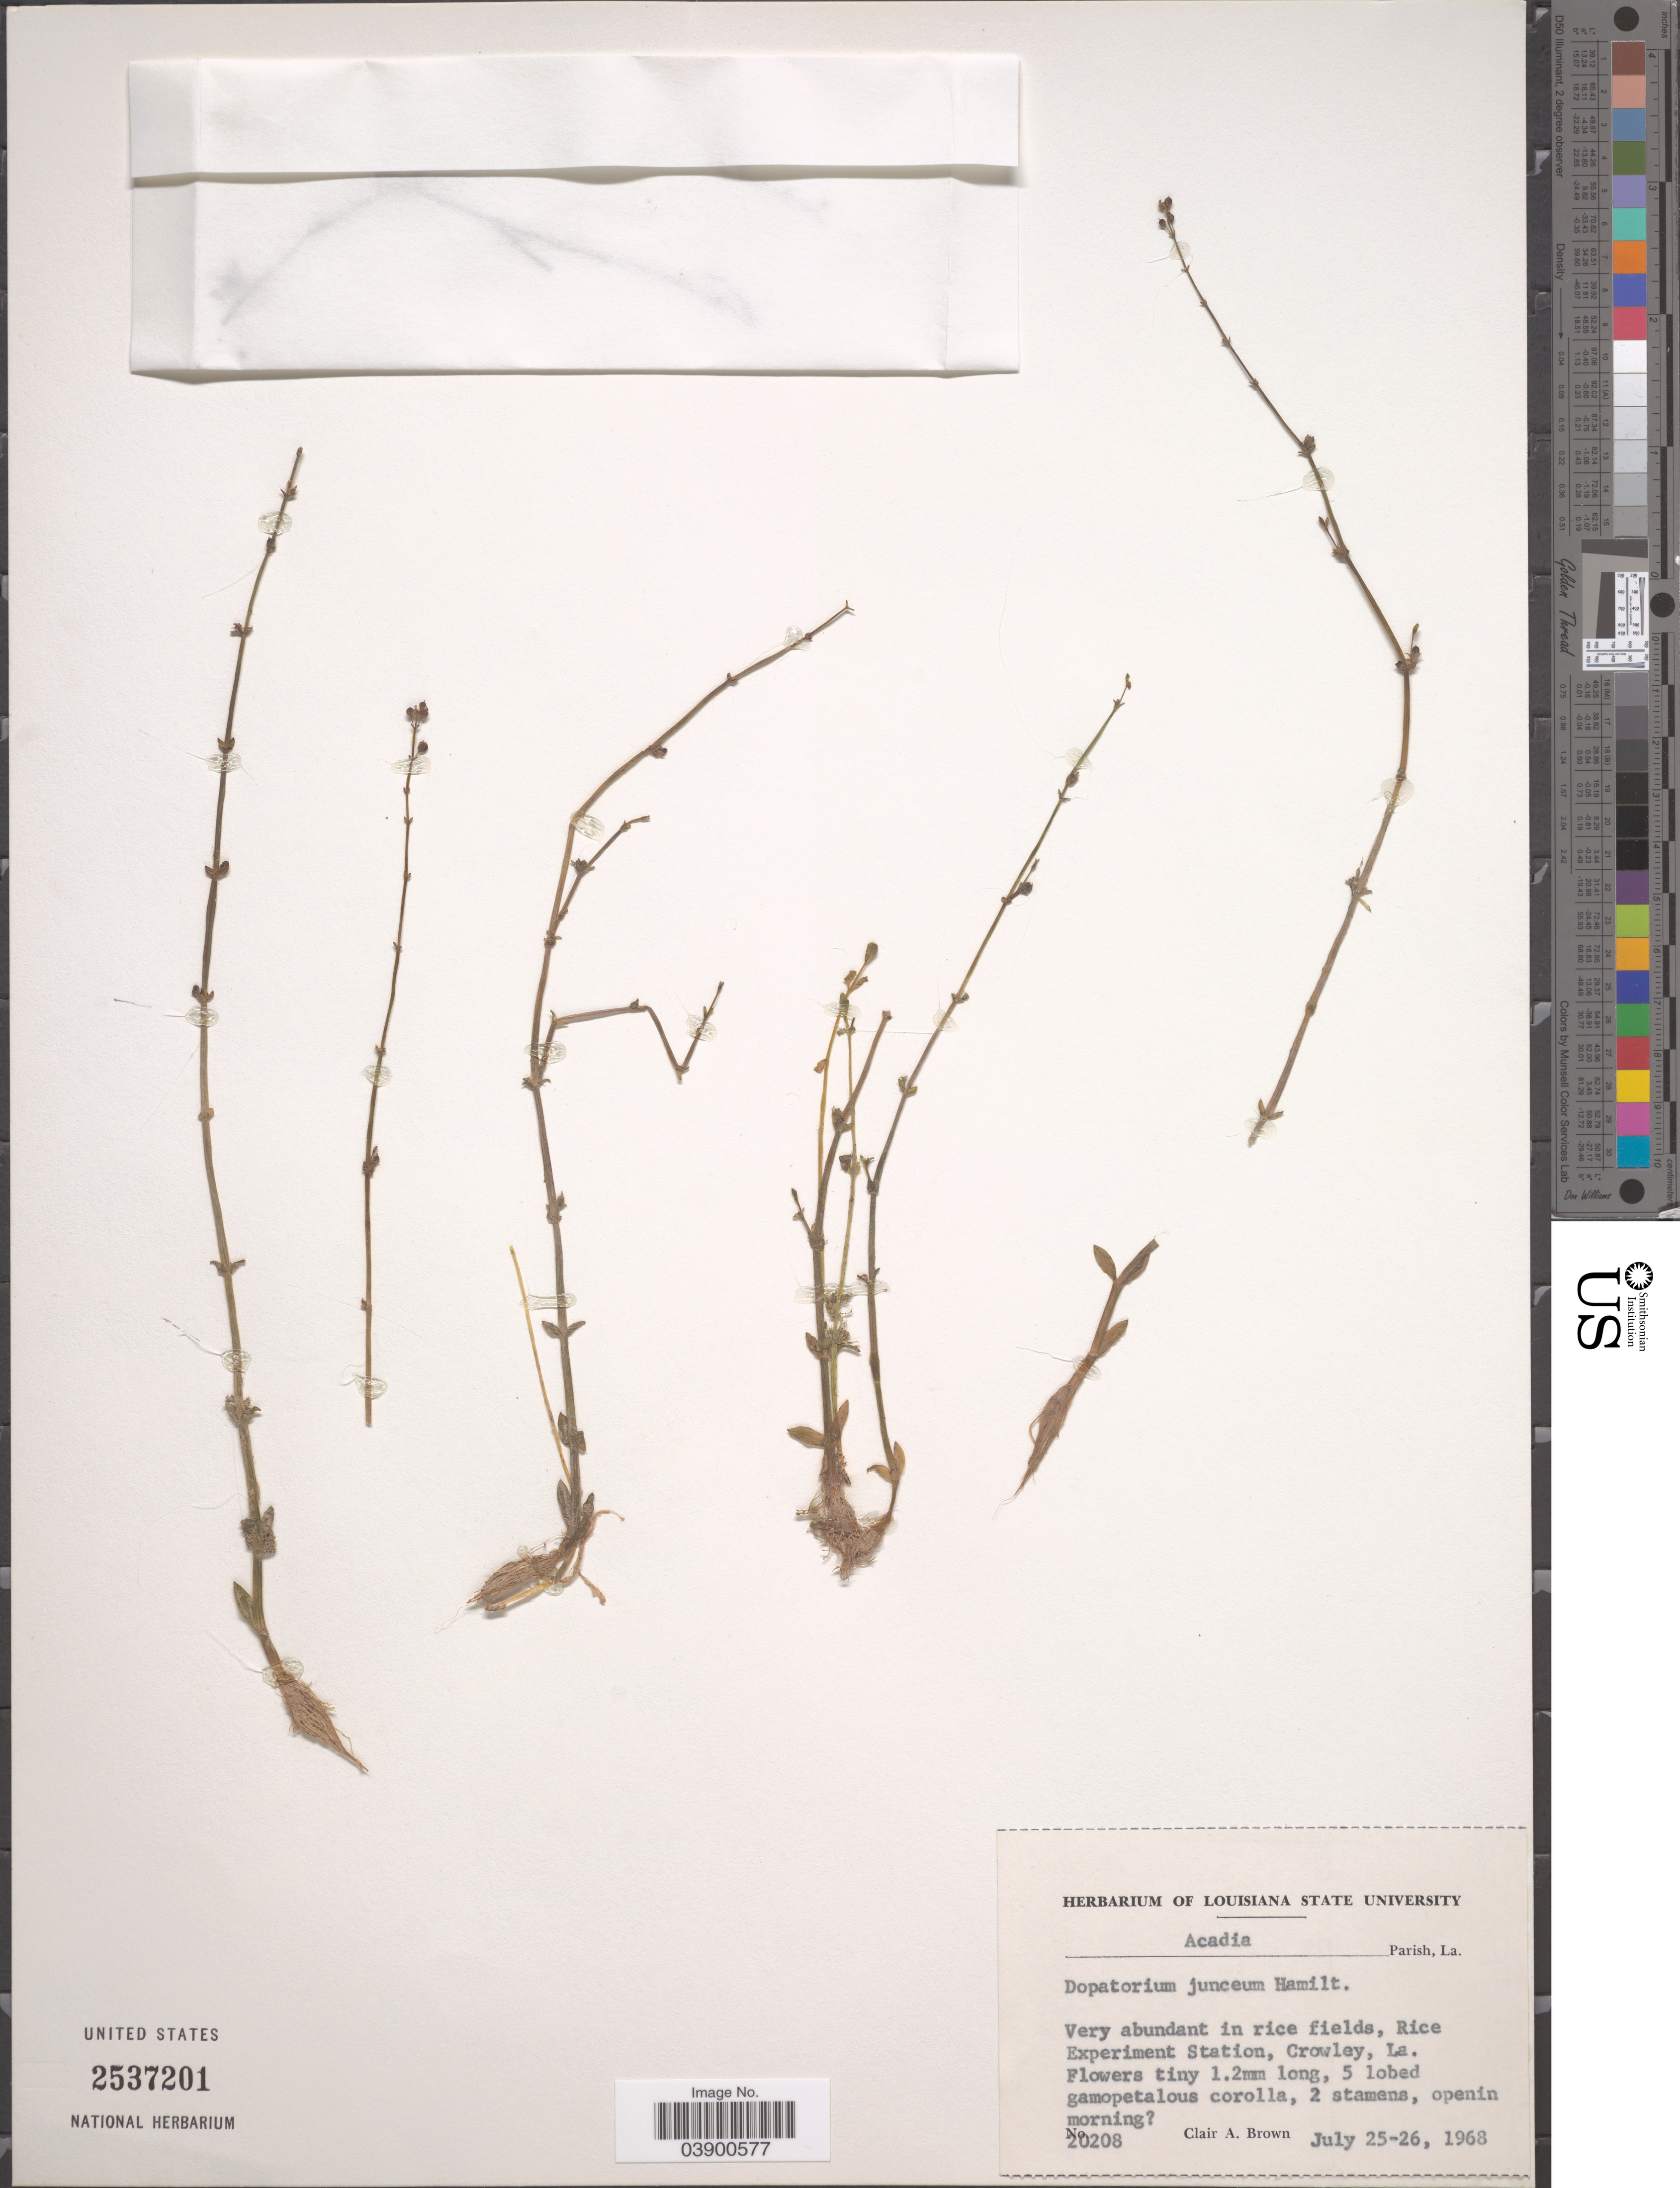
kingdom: Plantae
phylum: Tracheophyta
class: Magnoliopsida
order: Lamiales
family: Plantaginaceae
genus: Dopatrium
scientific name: Dopatrium junceum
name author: (Roxb.) Buch.-Ham. ex Benth.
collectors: C. A. Brown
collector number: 20208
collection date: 1968-07-25/1968-07-26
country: United States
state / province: Louisiana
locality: Acadia Parish. Rice Experiment Station, Crowley.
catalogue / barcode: US 2537201